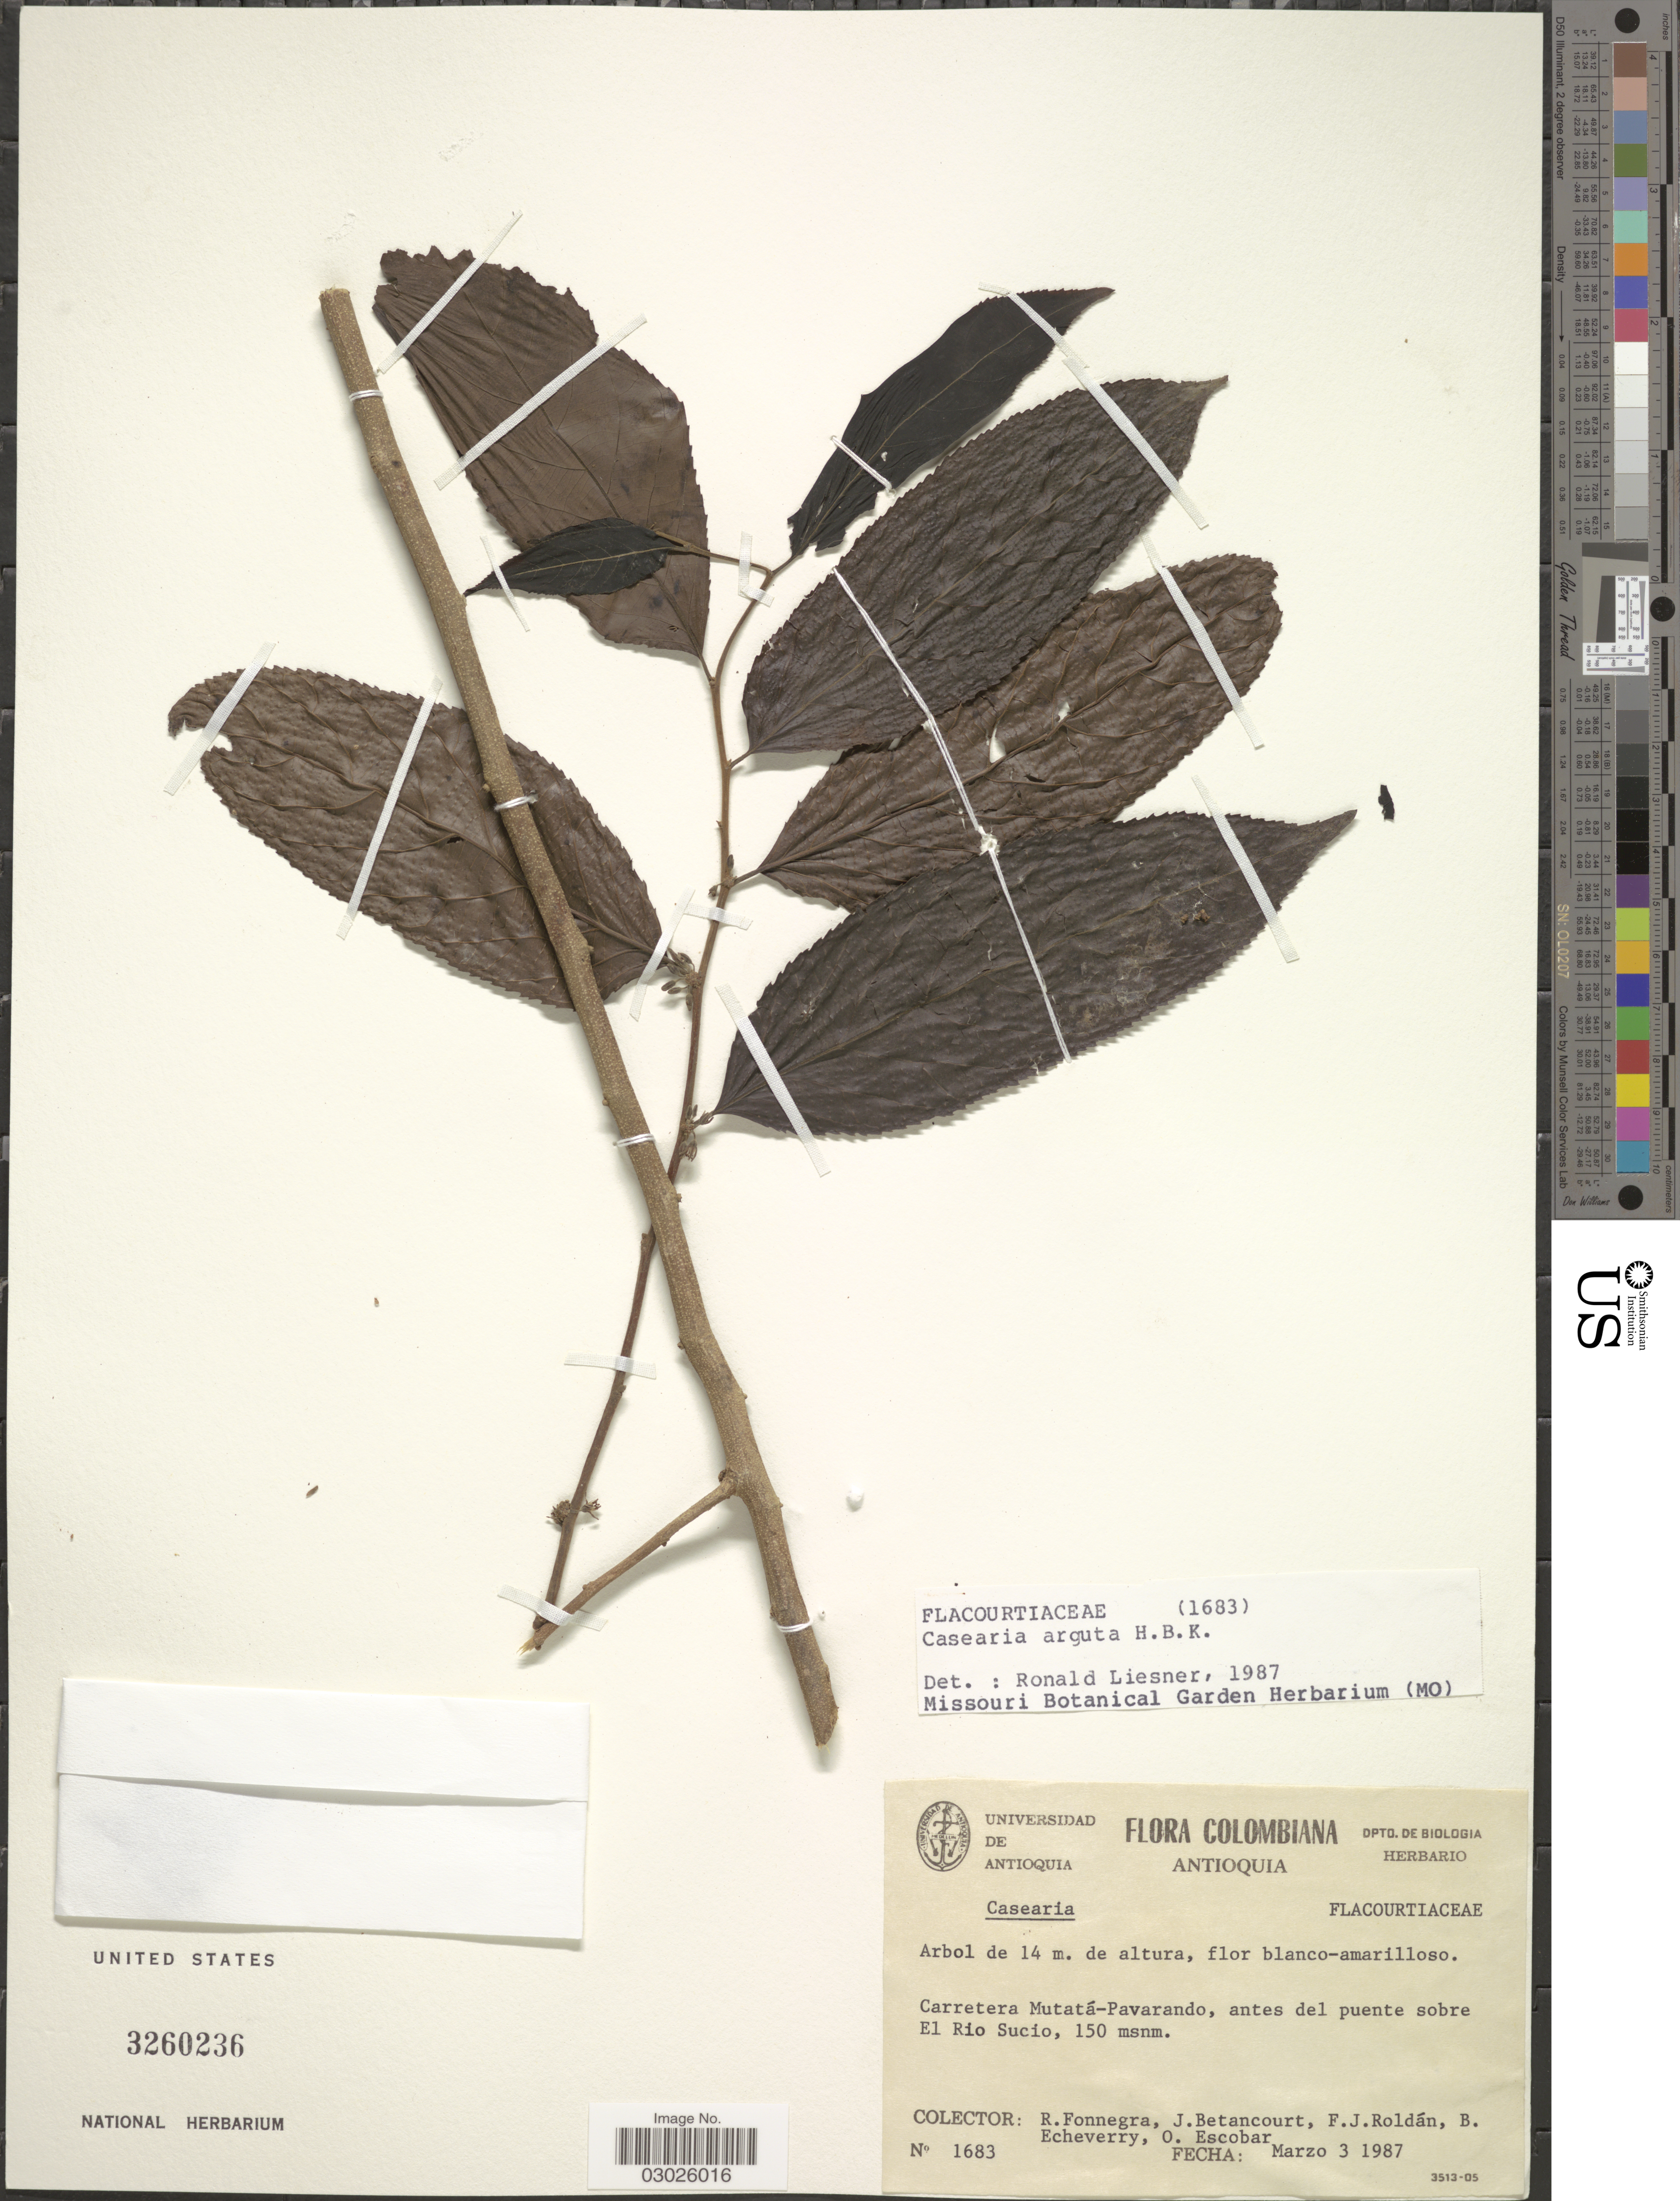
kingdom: Plantae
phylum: Tracheophyta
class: Magnoliopsida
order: Malpighiales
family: Salicaceae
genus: Casearia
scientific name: Casearia arguta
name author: Kunth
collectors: R. Fonnegra G., J. Betancourt, F. J. Roldán, B. Echeverry & O. Escobar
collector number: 1683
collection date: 1987-03-03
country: Colombia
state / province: Antioquia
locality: Carretera Mutatá-Pavarando, antes del puente sobre El Rio Sucio.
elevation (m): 150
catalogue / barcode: US 3260236